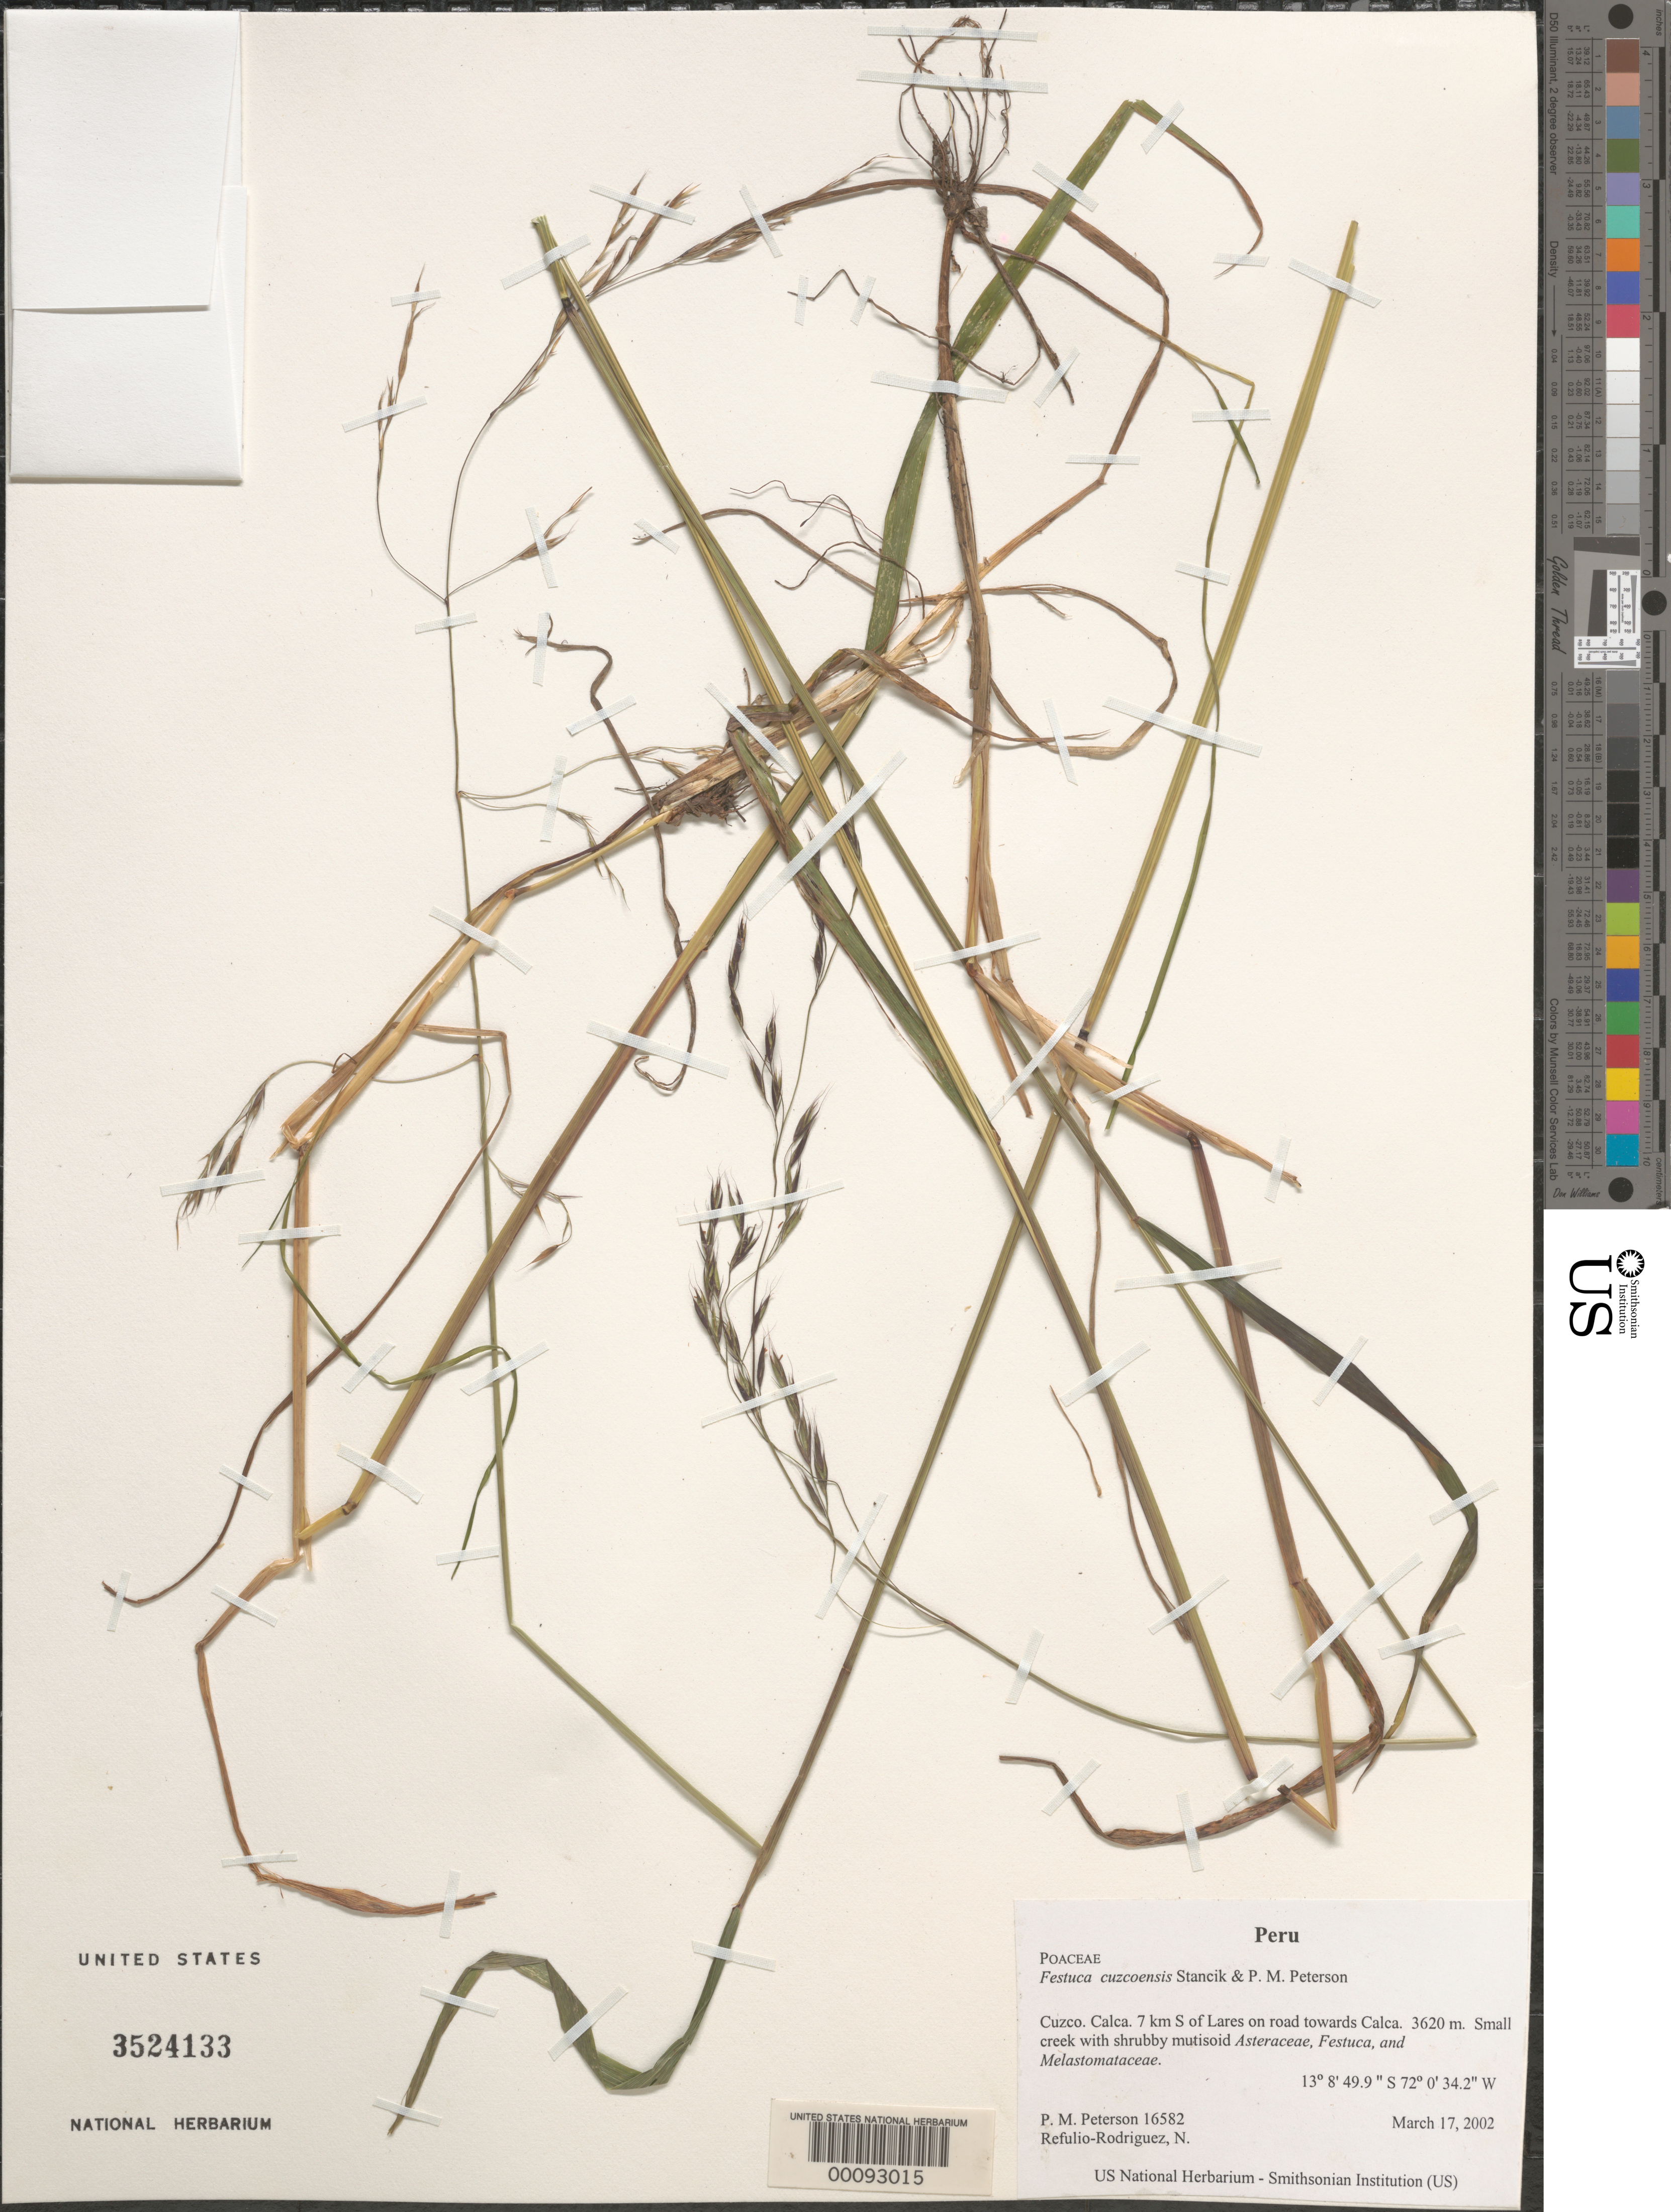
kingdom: Plantae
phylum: Tracheophyta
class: Liliopsida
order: Poales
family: Poaceae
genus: Festuca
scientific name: Festuca cuzcoensis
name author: Stancik & P.M. Peterson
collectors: P. M. Peterson & N. Refulio-Rodríguez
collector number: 16582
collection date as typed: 17 Mar 2002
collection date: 2002-03-17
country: Peru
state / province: Cusco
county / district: Calca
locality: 7 km S of Lares on road towards Calca.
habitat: Small creek with shruby mutisoid ~Asteraceae, Festuca, and Melastomataceae~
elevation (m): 3620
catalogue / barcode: US 3524133